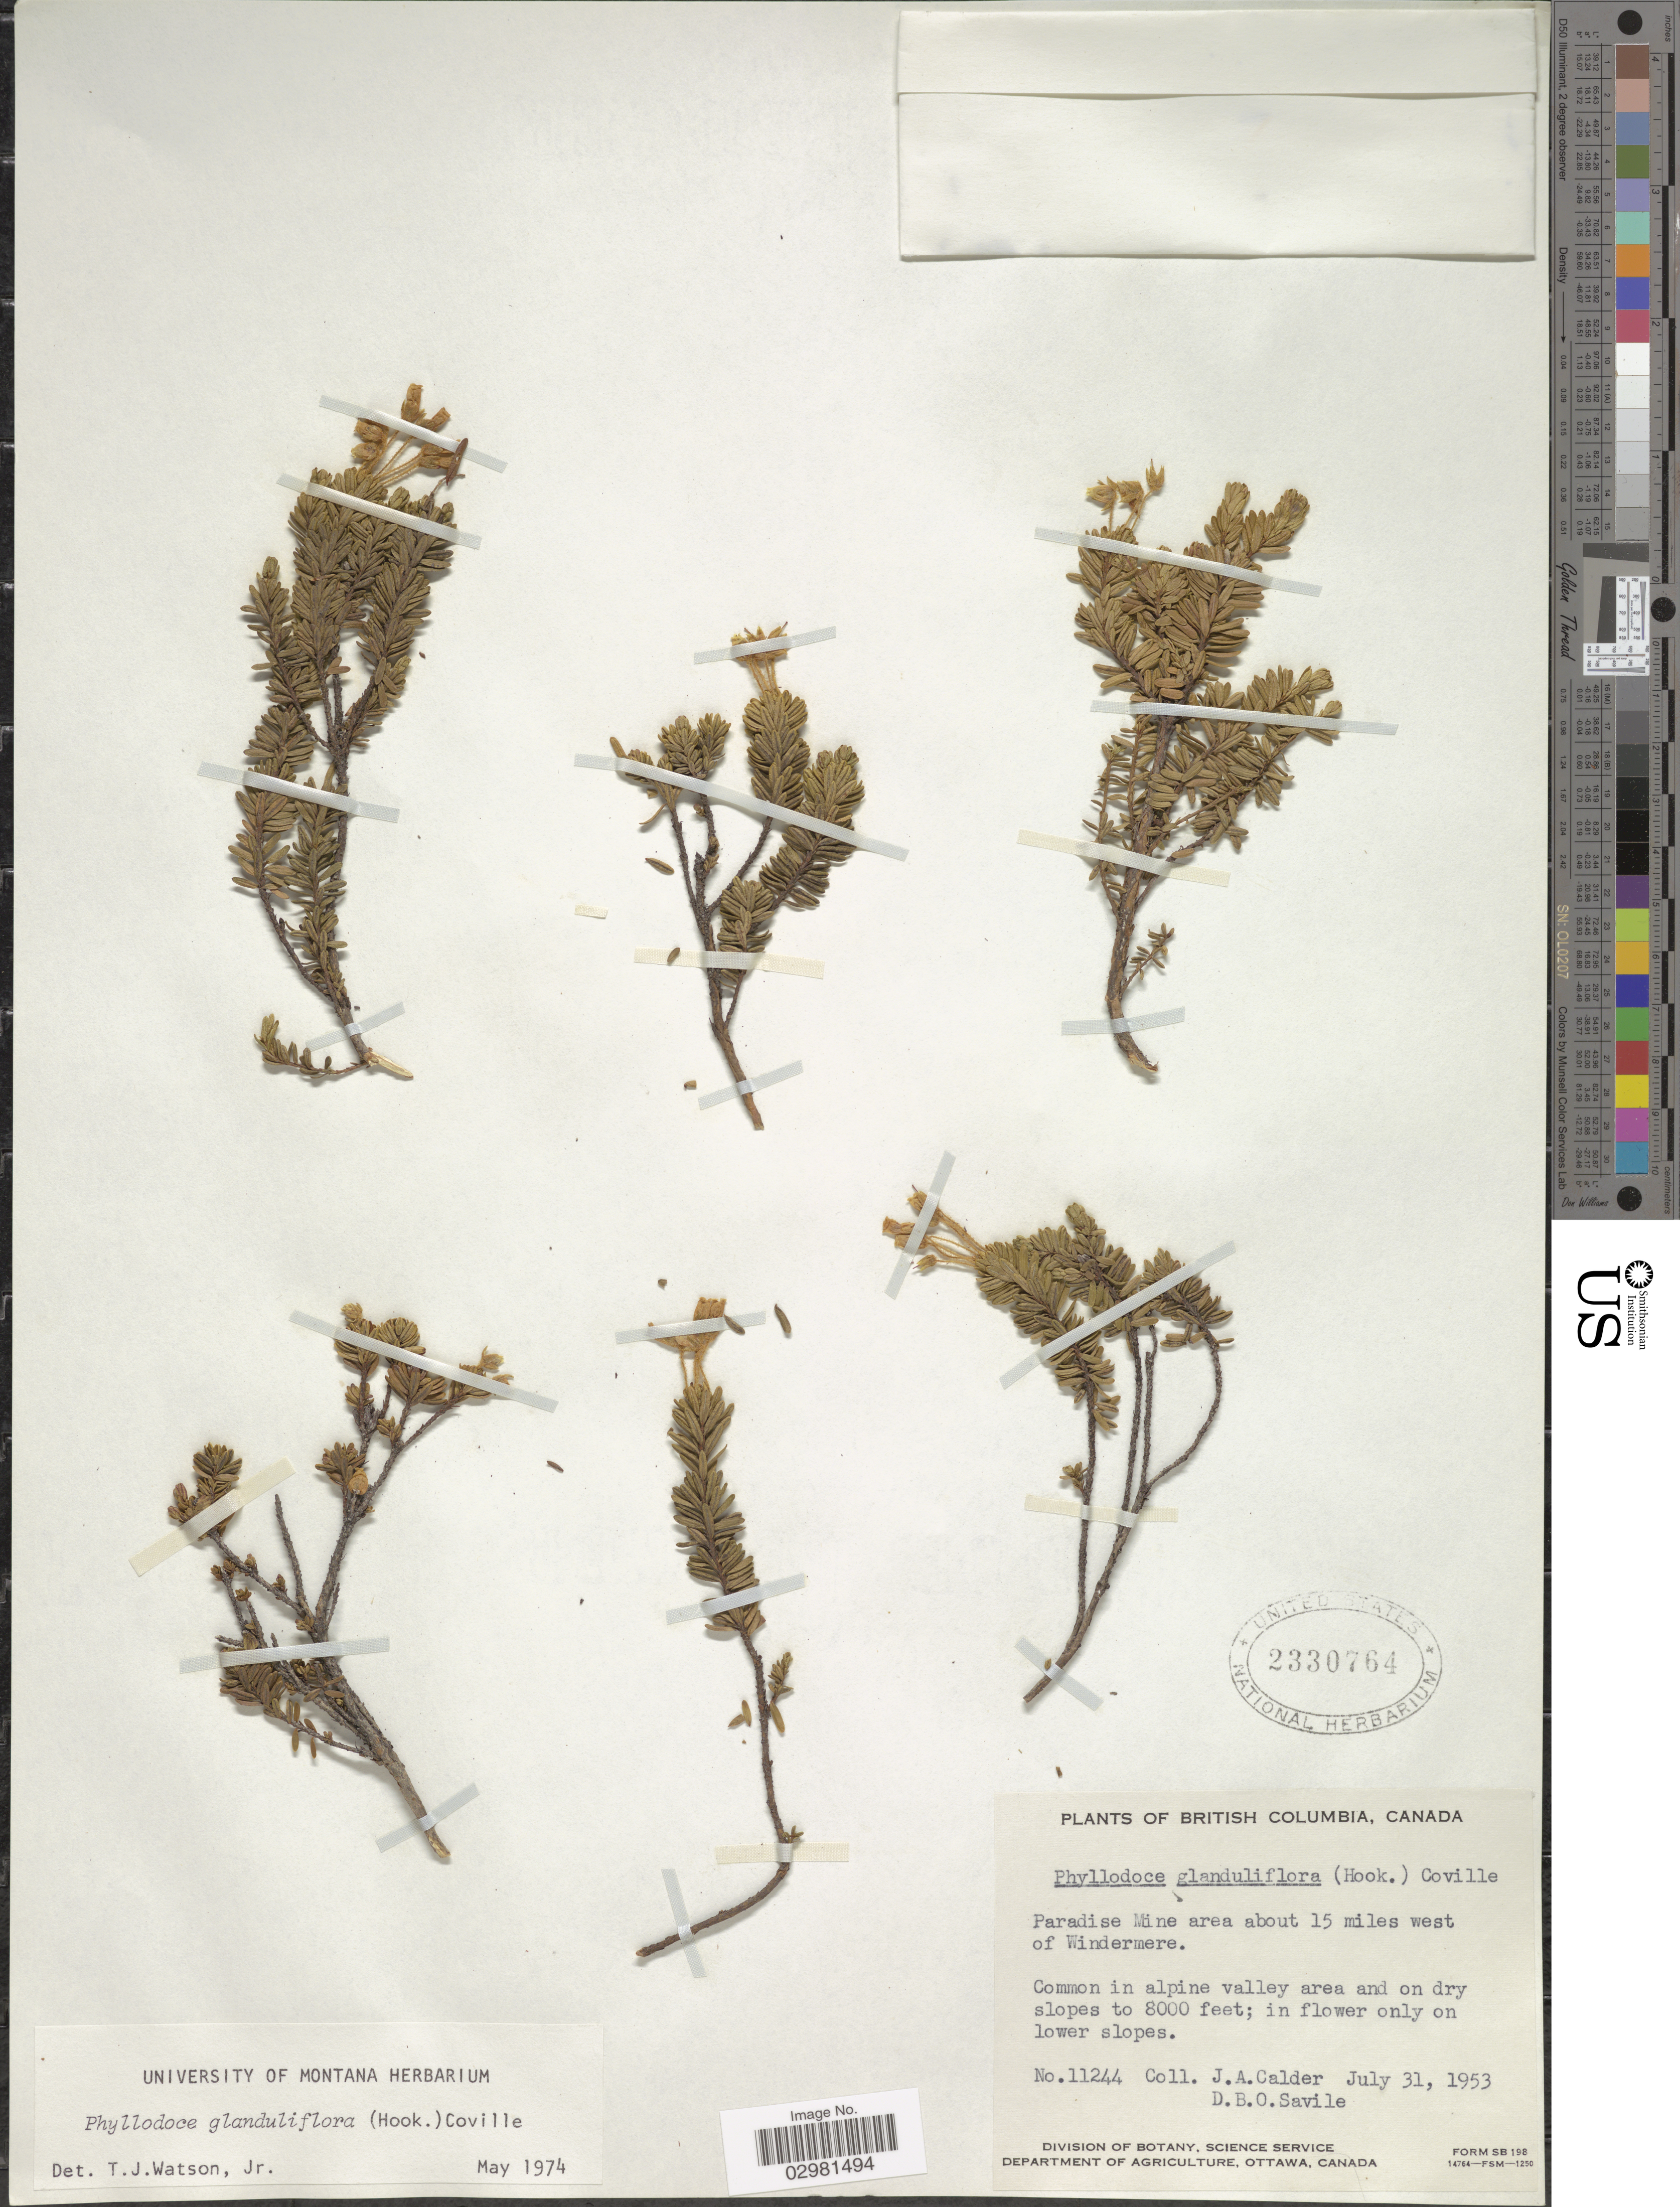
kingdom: Plantae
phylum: Tracheophyta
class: Magnoliopsida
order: Ericales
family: Ericaceae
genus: Phyllodoce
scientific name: Phyllodoce glanduliflora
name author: (Hook.) Coville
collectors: J. A. Calder & D. Savile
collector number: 11244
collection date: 1953-07-31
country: Canada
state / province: British Columbia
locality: Paradise Mine area about 15 miles west of Windermere.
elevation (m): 2438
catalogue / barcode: US 2330764